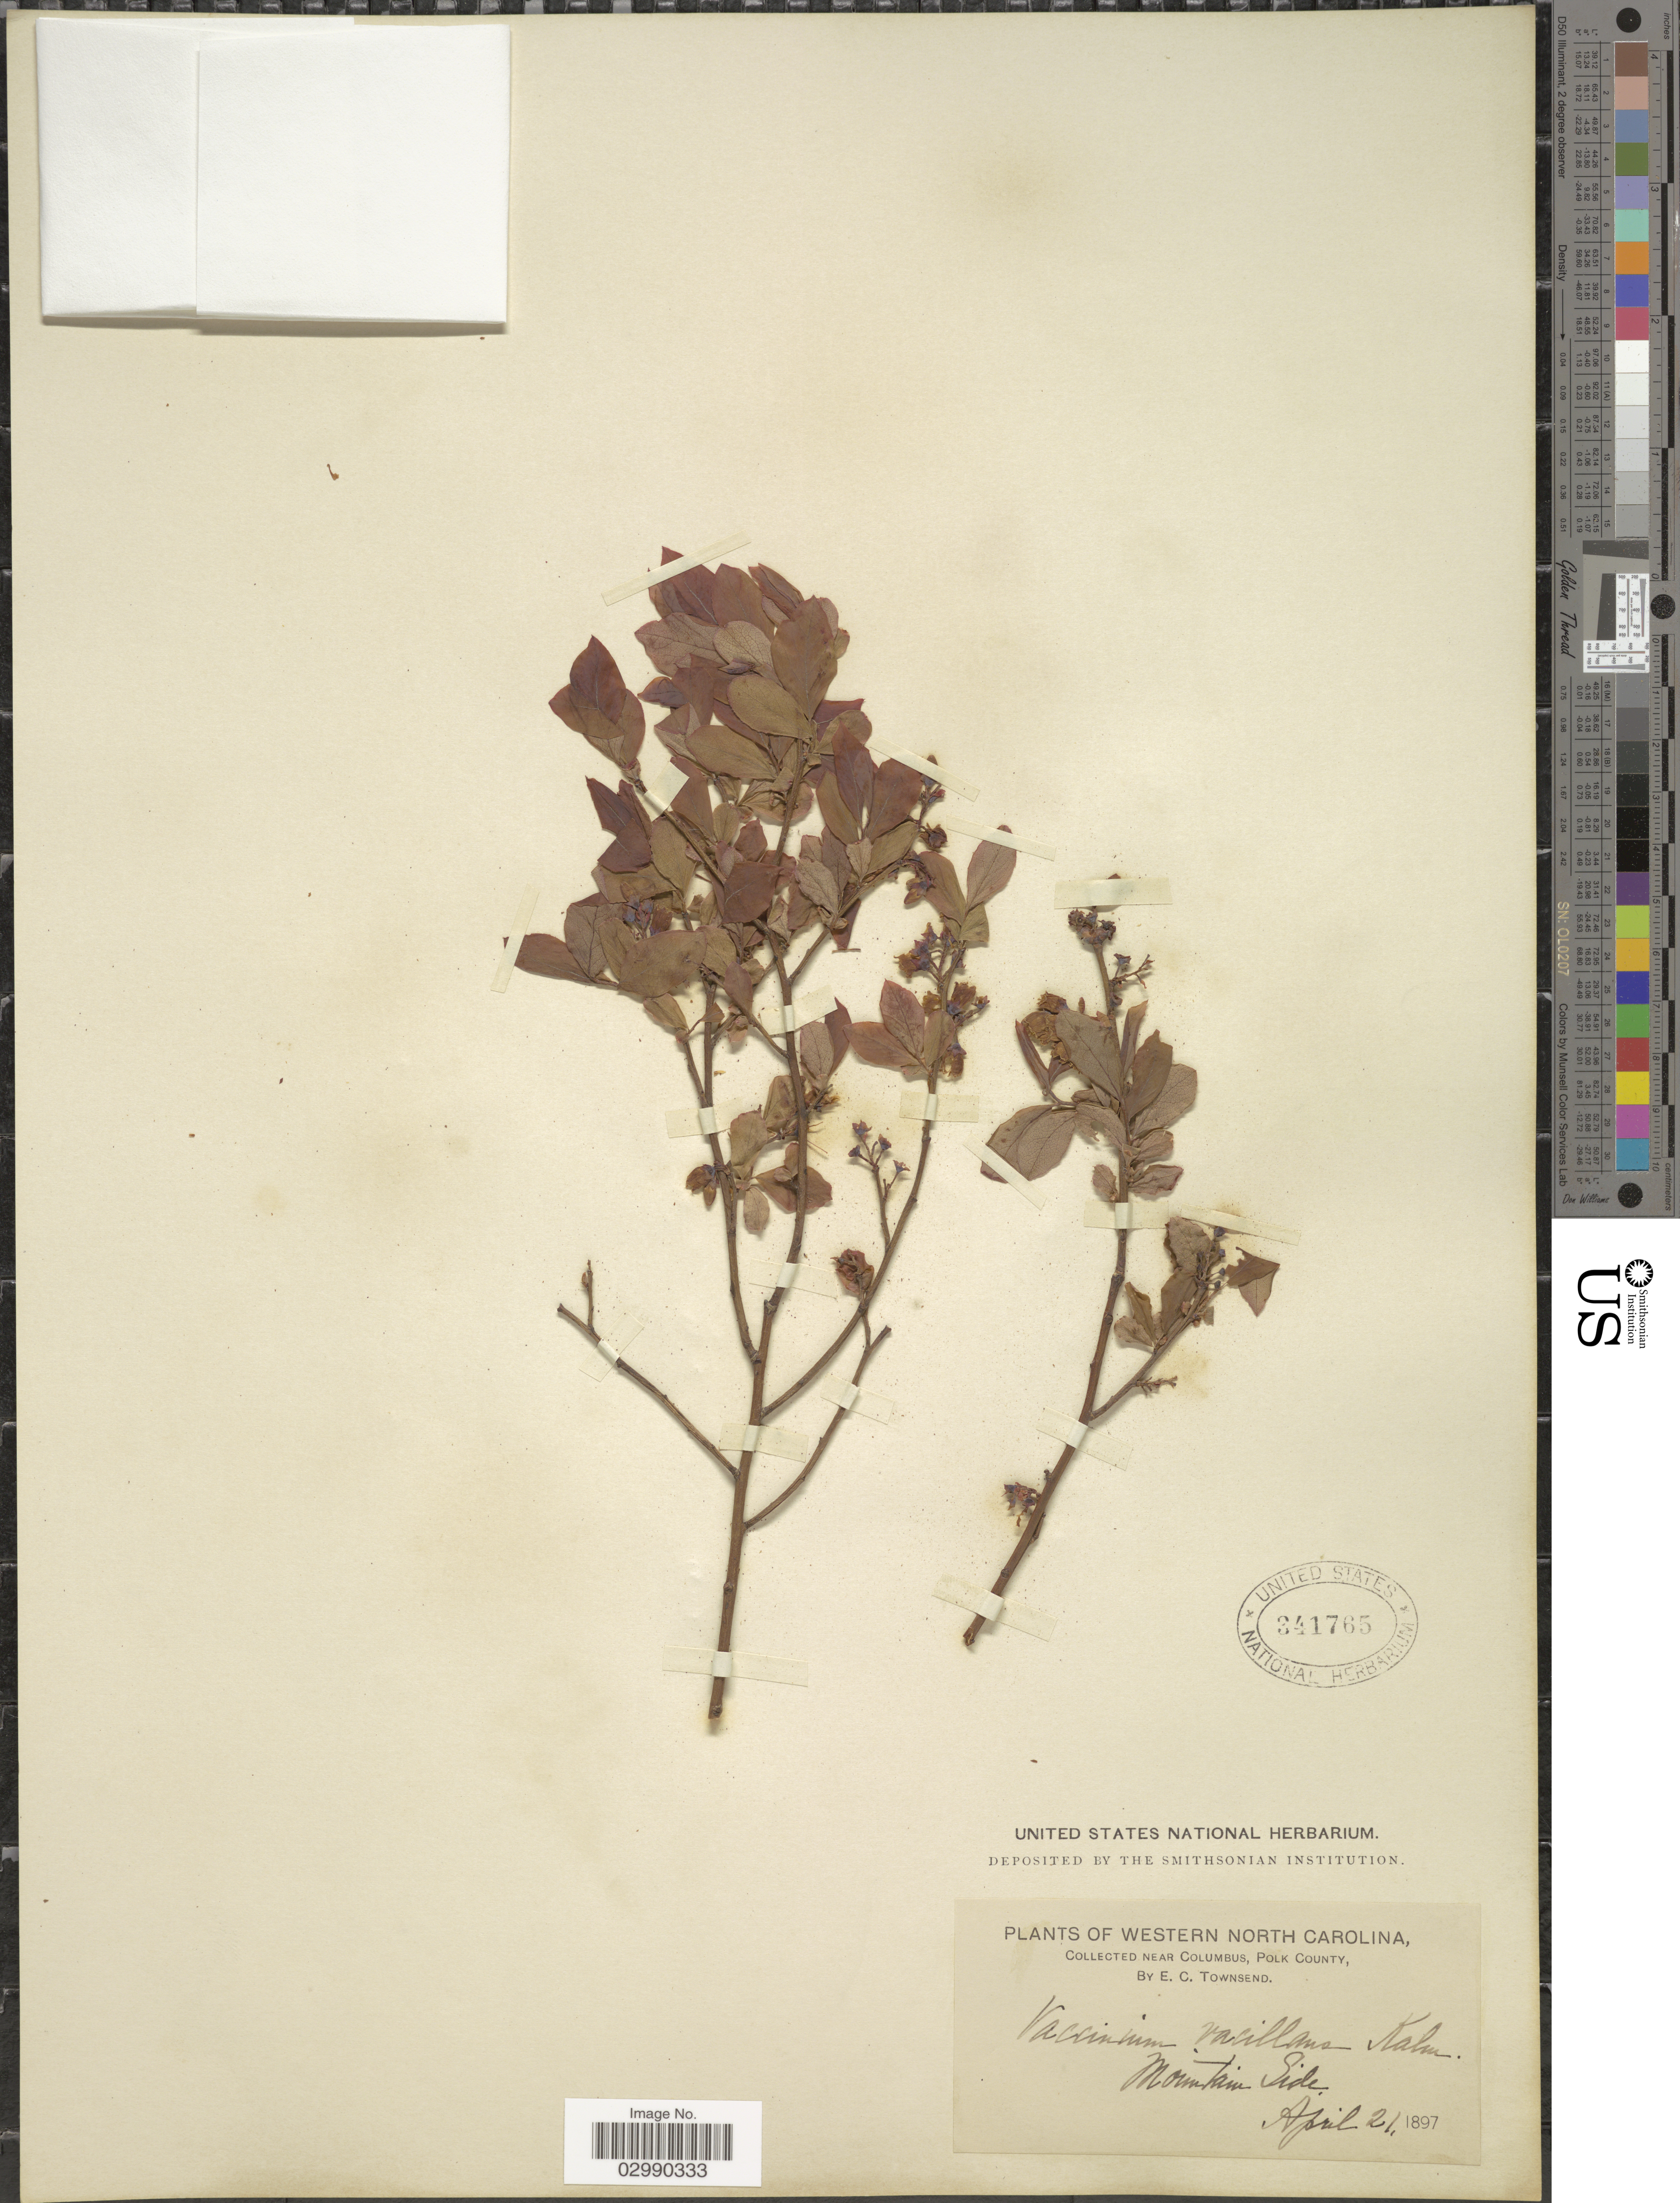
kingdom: Plantae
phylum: Tracheophyta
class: Magnoliopsida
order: Ericales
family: Ericaceae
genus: Vaccinium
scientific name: Vaccinium vacillans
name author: Kalm ex Torr.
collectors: E. C. Townsend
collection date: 1897-04-21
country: United States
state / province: North Carolina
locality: Western North Carolina, Near Columbus, Polk County, Mountain Side.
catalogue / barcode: US 341765